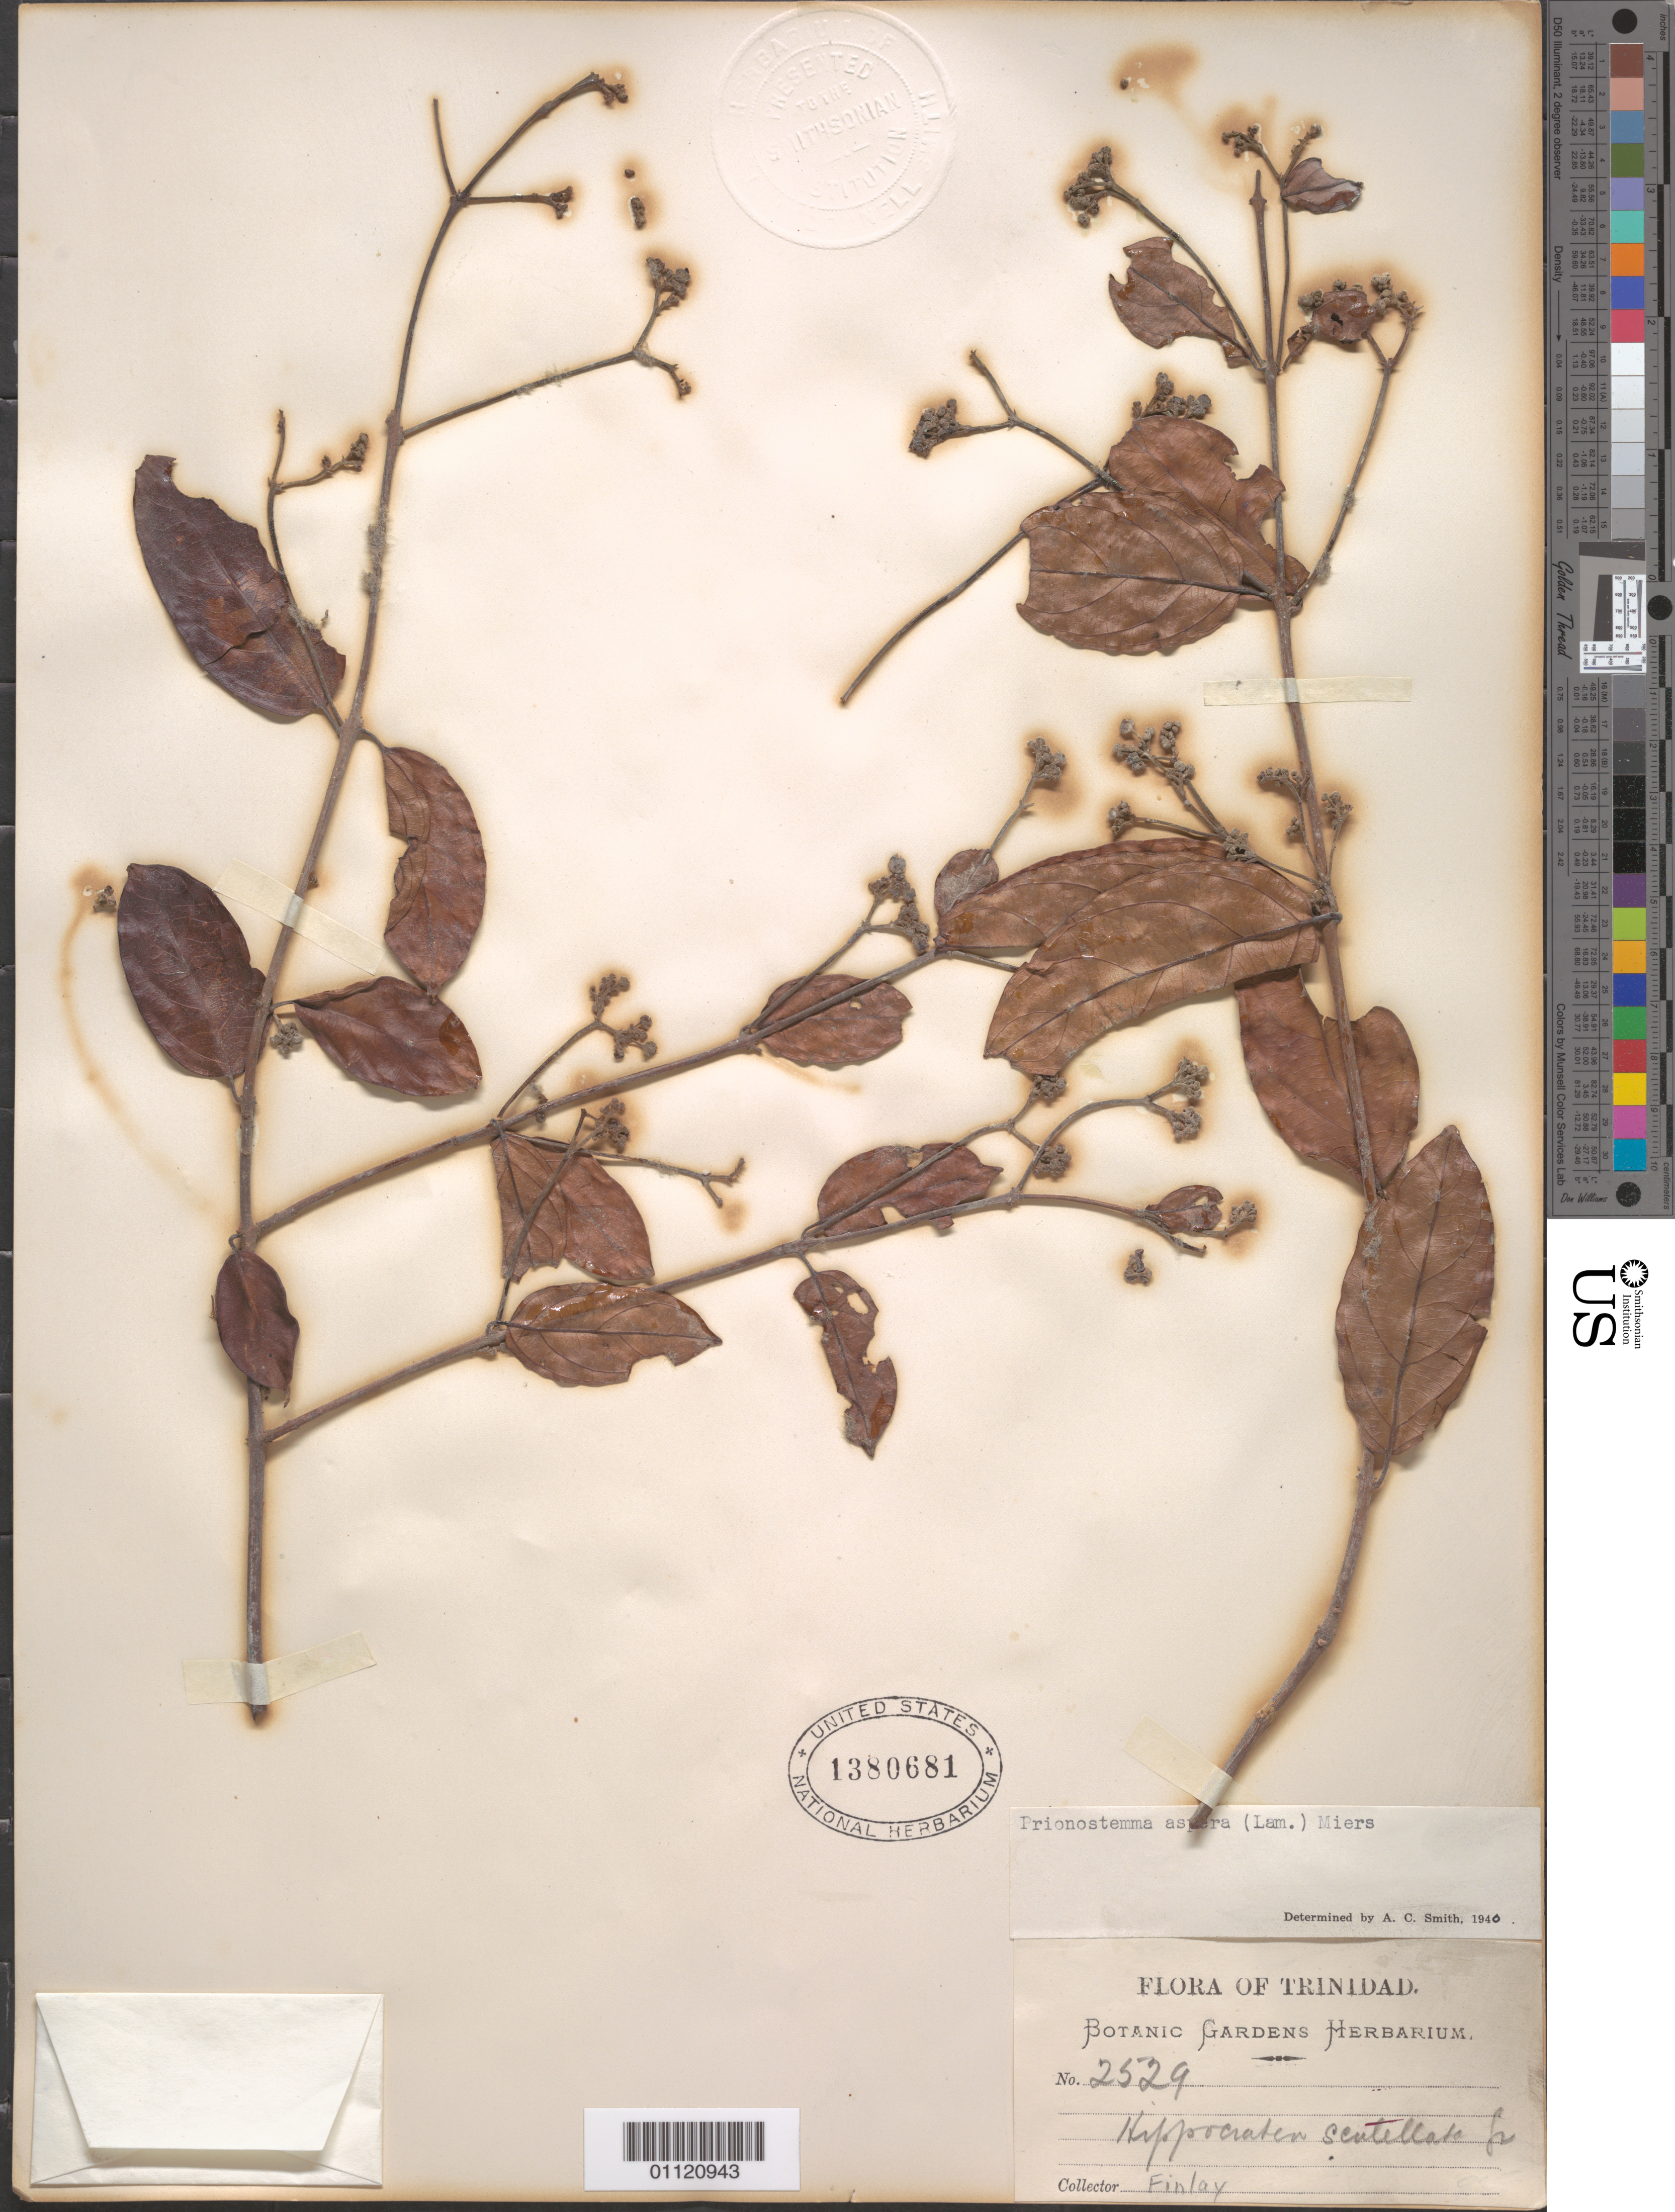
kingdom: Plantae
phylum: Tracheophyta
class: Magnoliopsida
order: Celastrales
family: Celastraceae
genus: Prionostemma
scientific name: Prionostemma aspera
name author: (Lam.) Miers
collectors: -. Finlay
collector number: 2529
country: Trinidad and Tobago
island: Trinidad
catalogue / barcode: US 1380681